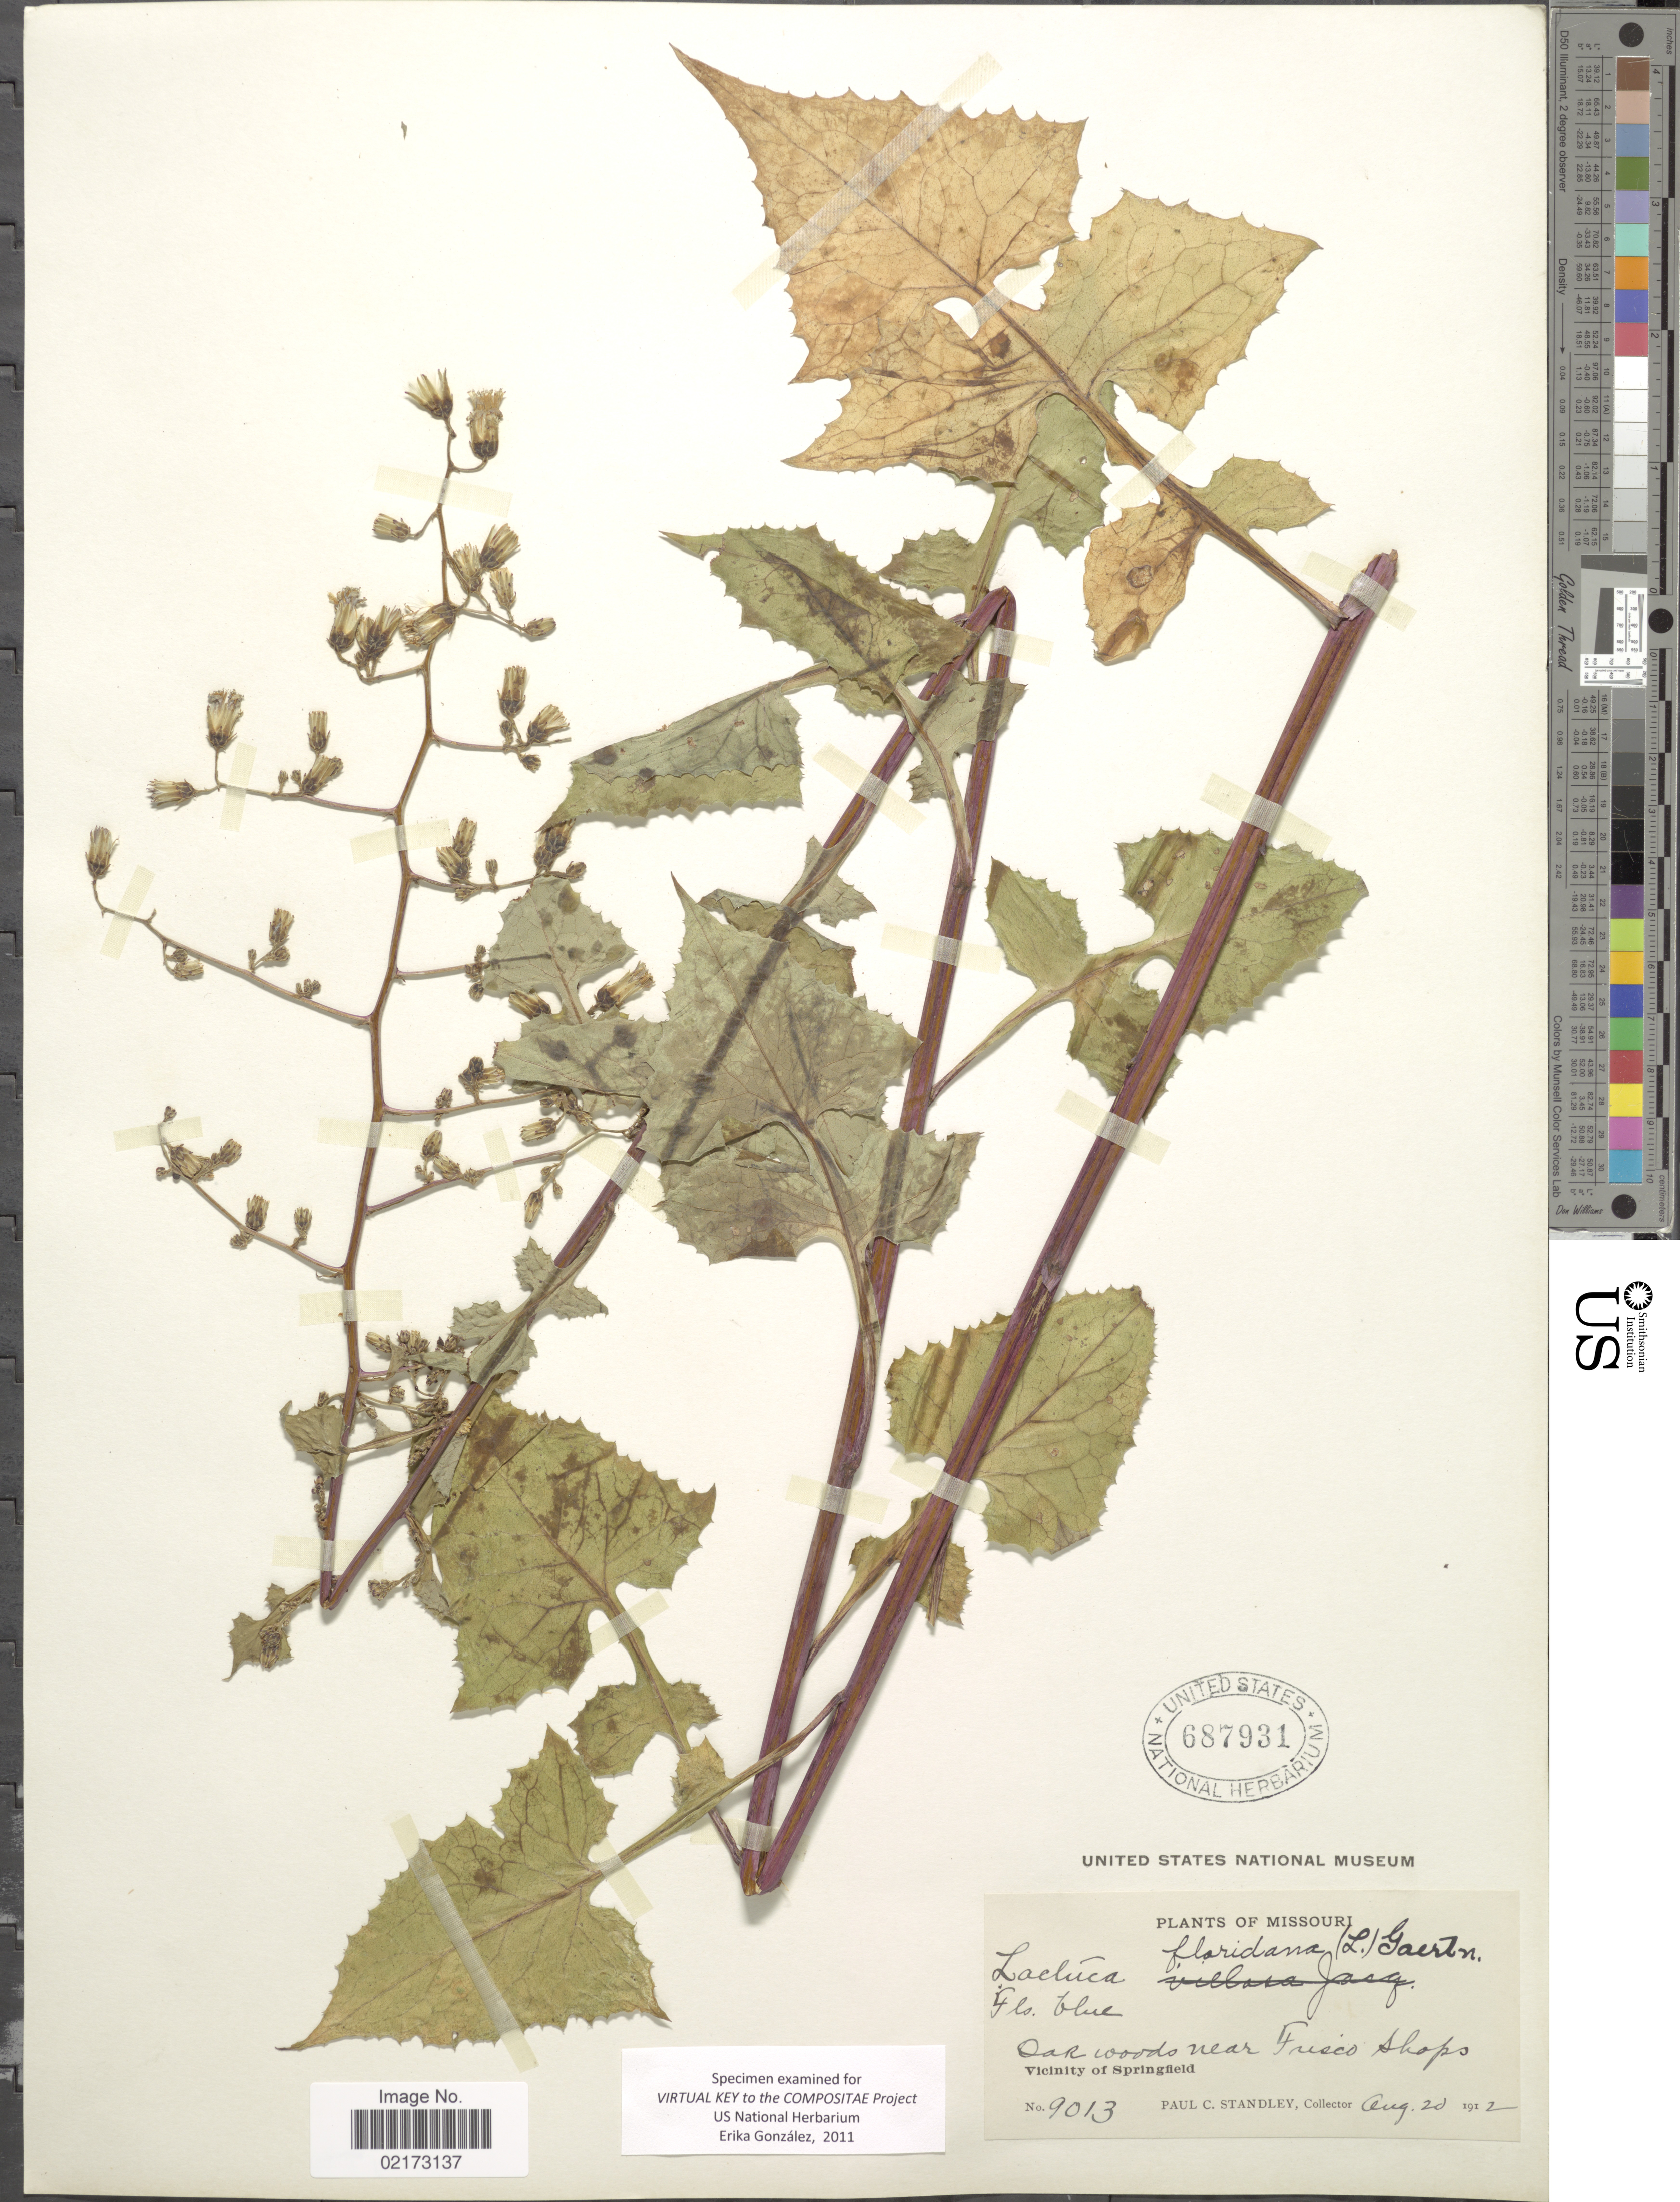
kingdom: Plantae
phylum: Tracheophyta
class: Magnoliopsida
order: Asterales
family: Asteraceae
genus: Lactuca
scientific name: Lactuca floridana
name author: (L.) Gaertn.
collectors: P. C. Standley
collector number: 9013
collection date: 1912-08-20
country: United States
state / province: Missouri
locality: Oak woods near Frisco Shops, Vicinity of Springfield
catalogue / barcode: US 687931